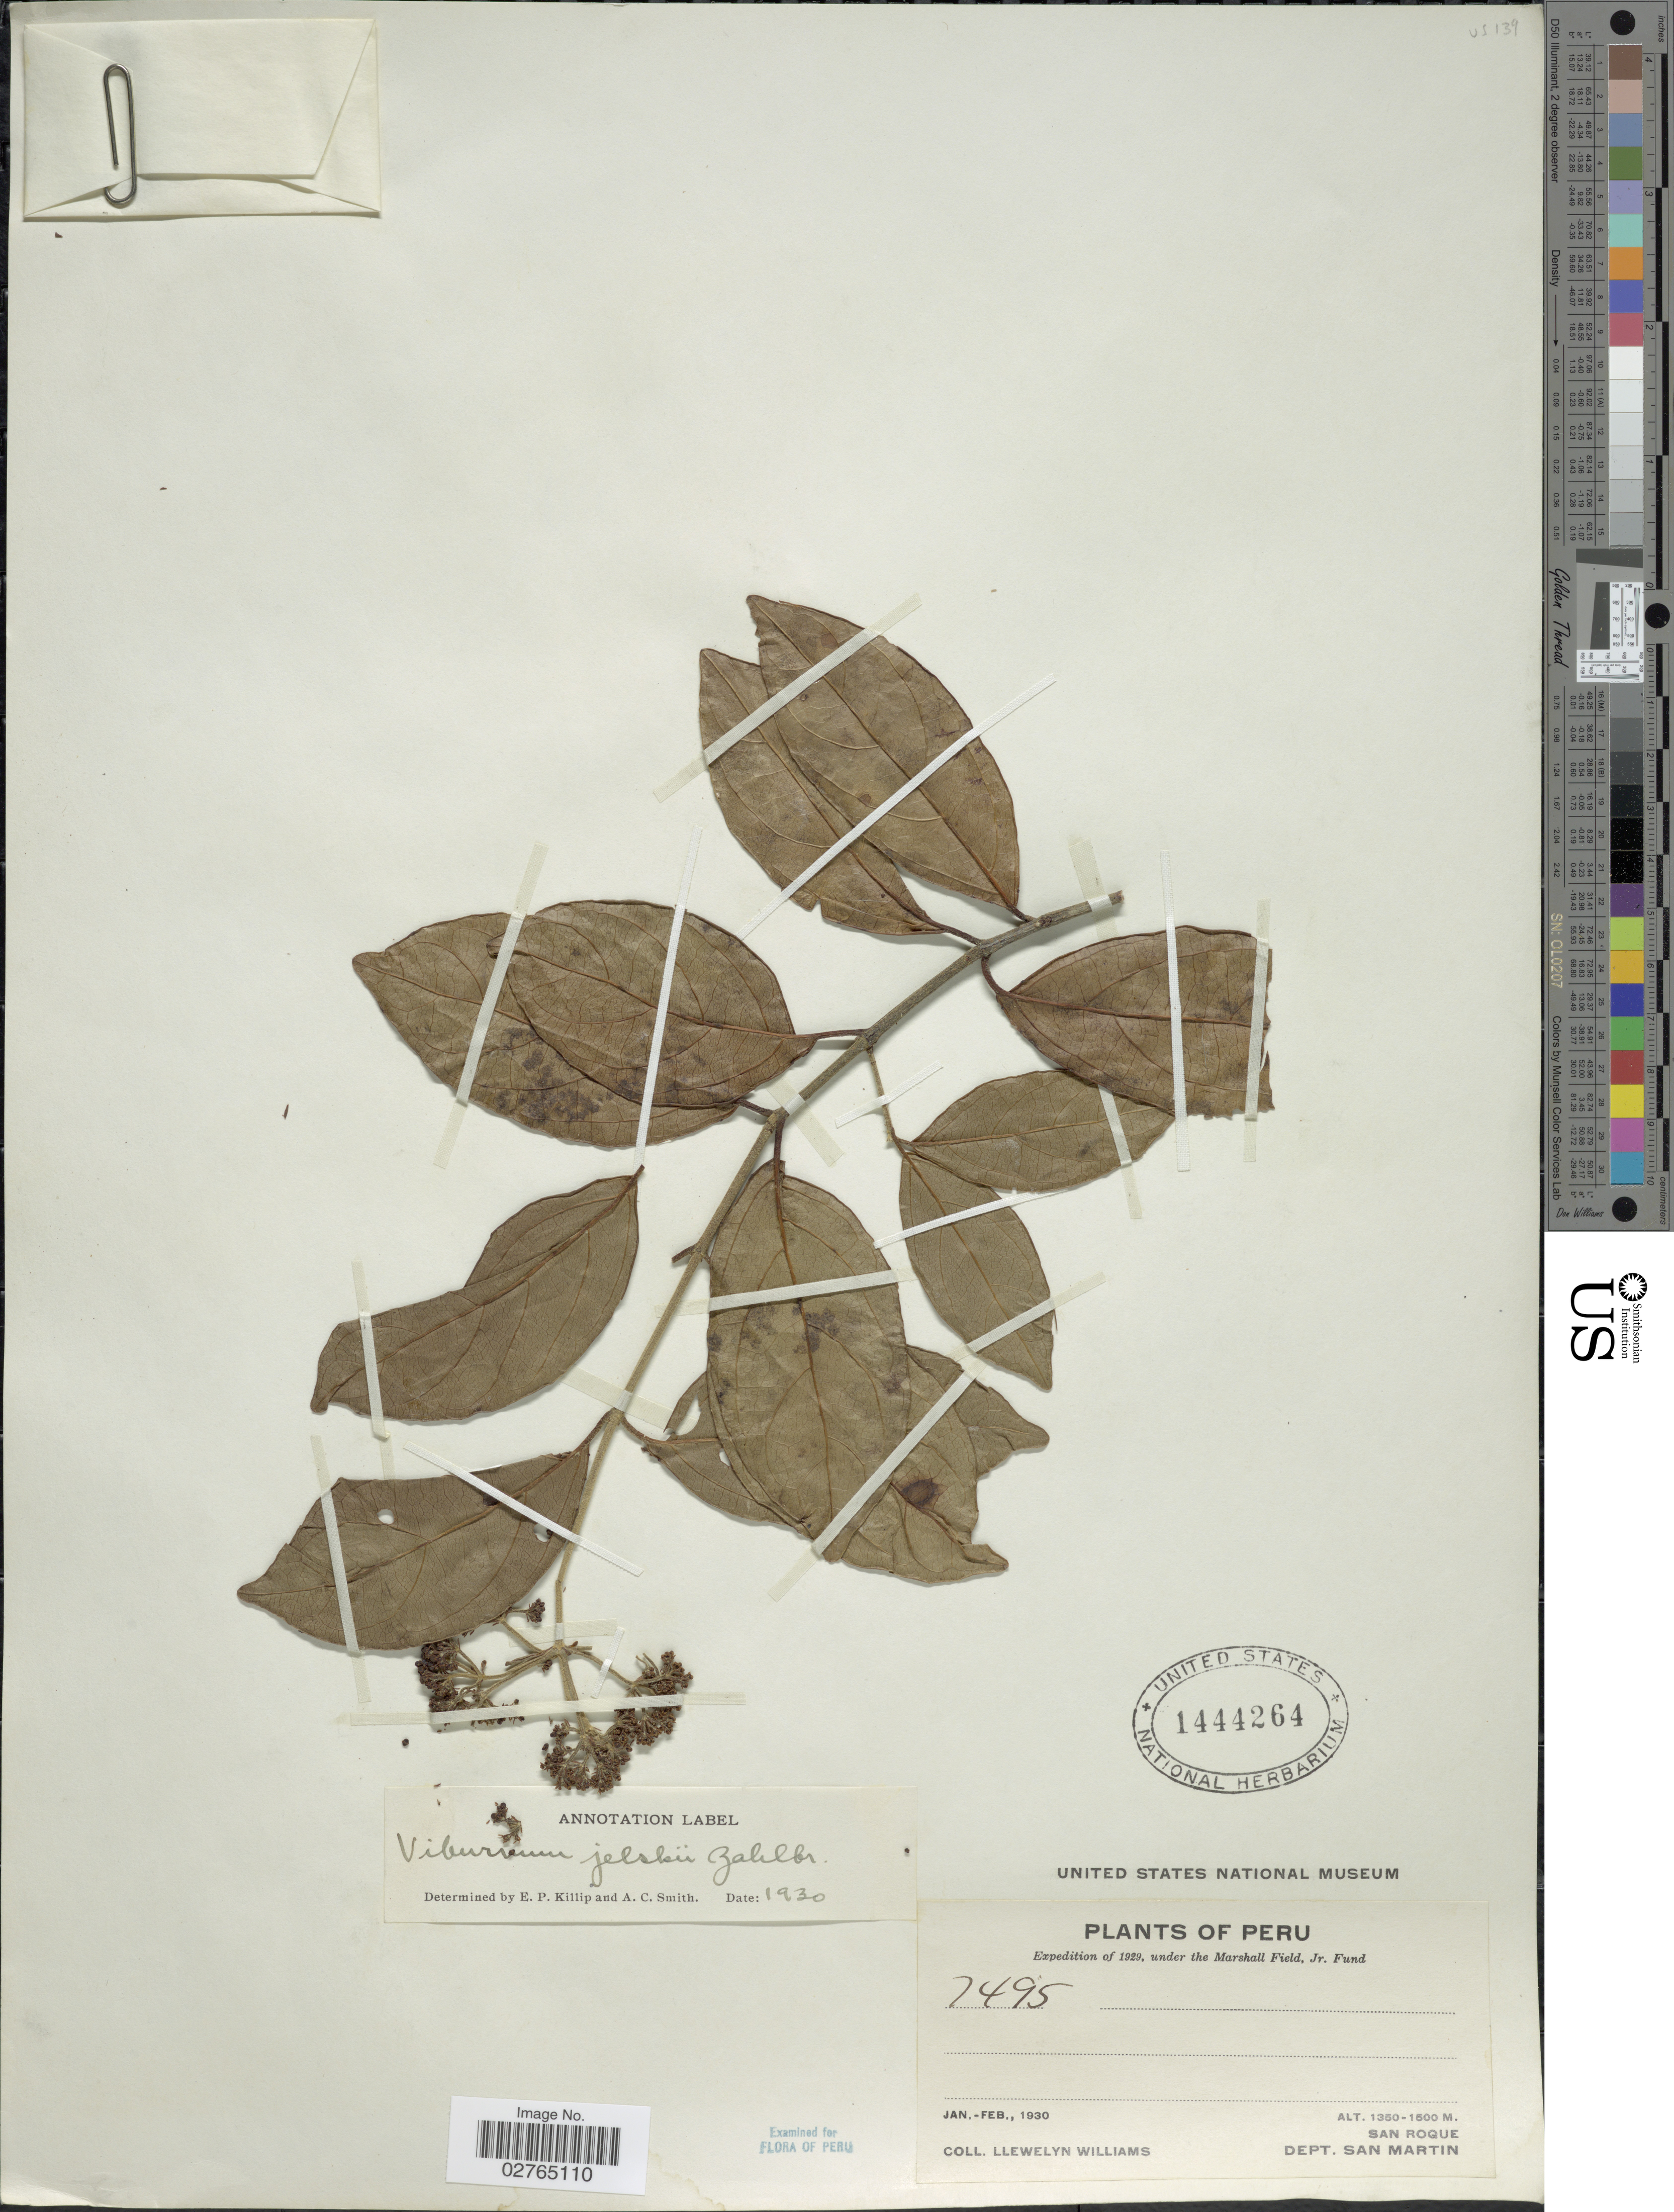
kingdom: Plantae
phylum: Tracheophyta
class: Magnoliopsida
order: Dipsacales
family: Viburnaceae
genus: Viburnum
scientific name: Viburnum jelskii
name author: Zahlbr.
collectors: Ll. Williams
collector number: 7495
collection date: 1930-01/1930-02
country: Peru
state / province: San Martín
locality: San Roque. Dept. San Martin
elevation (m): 1350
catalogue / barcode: US 1444264